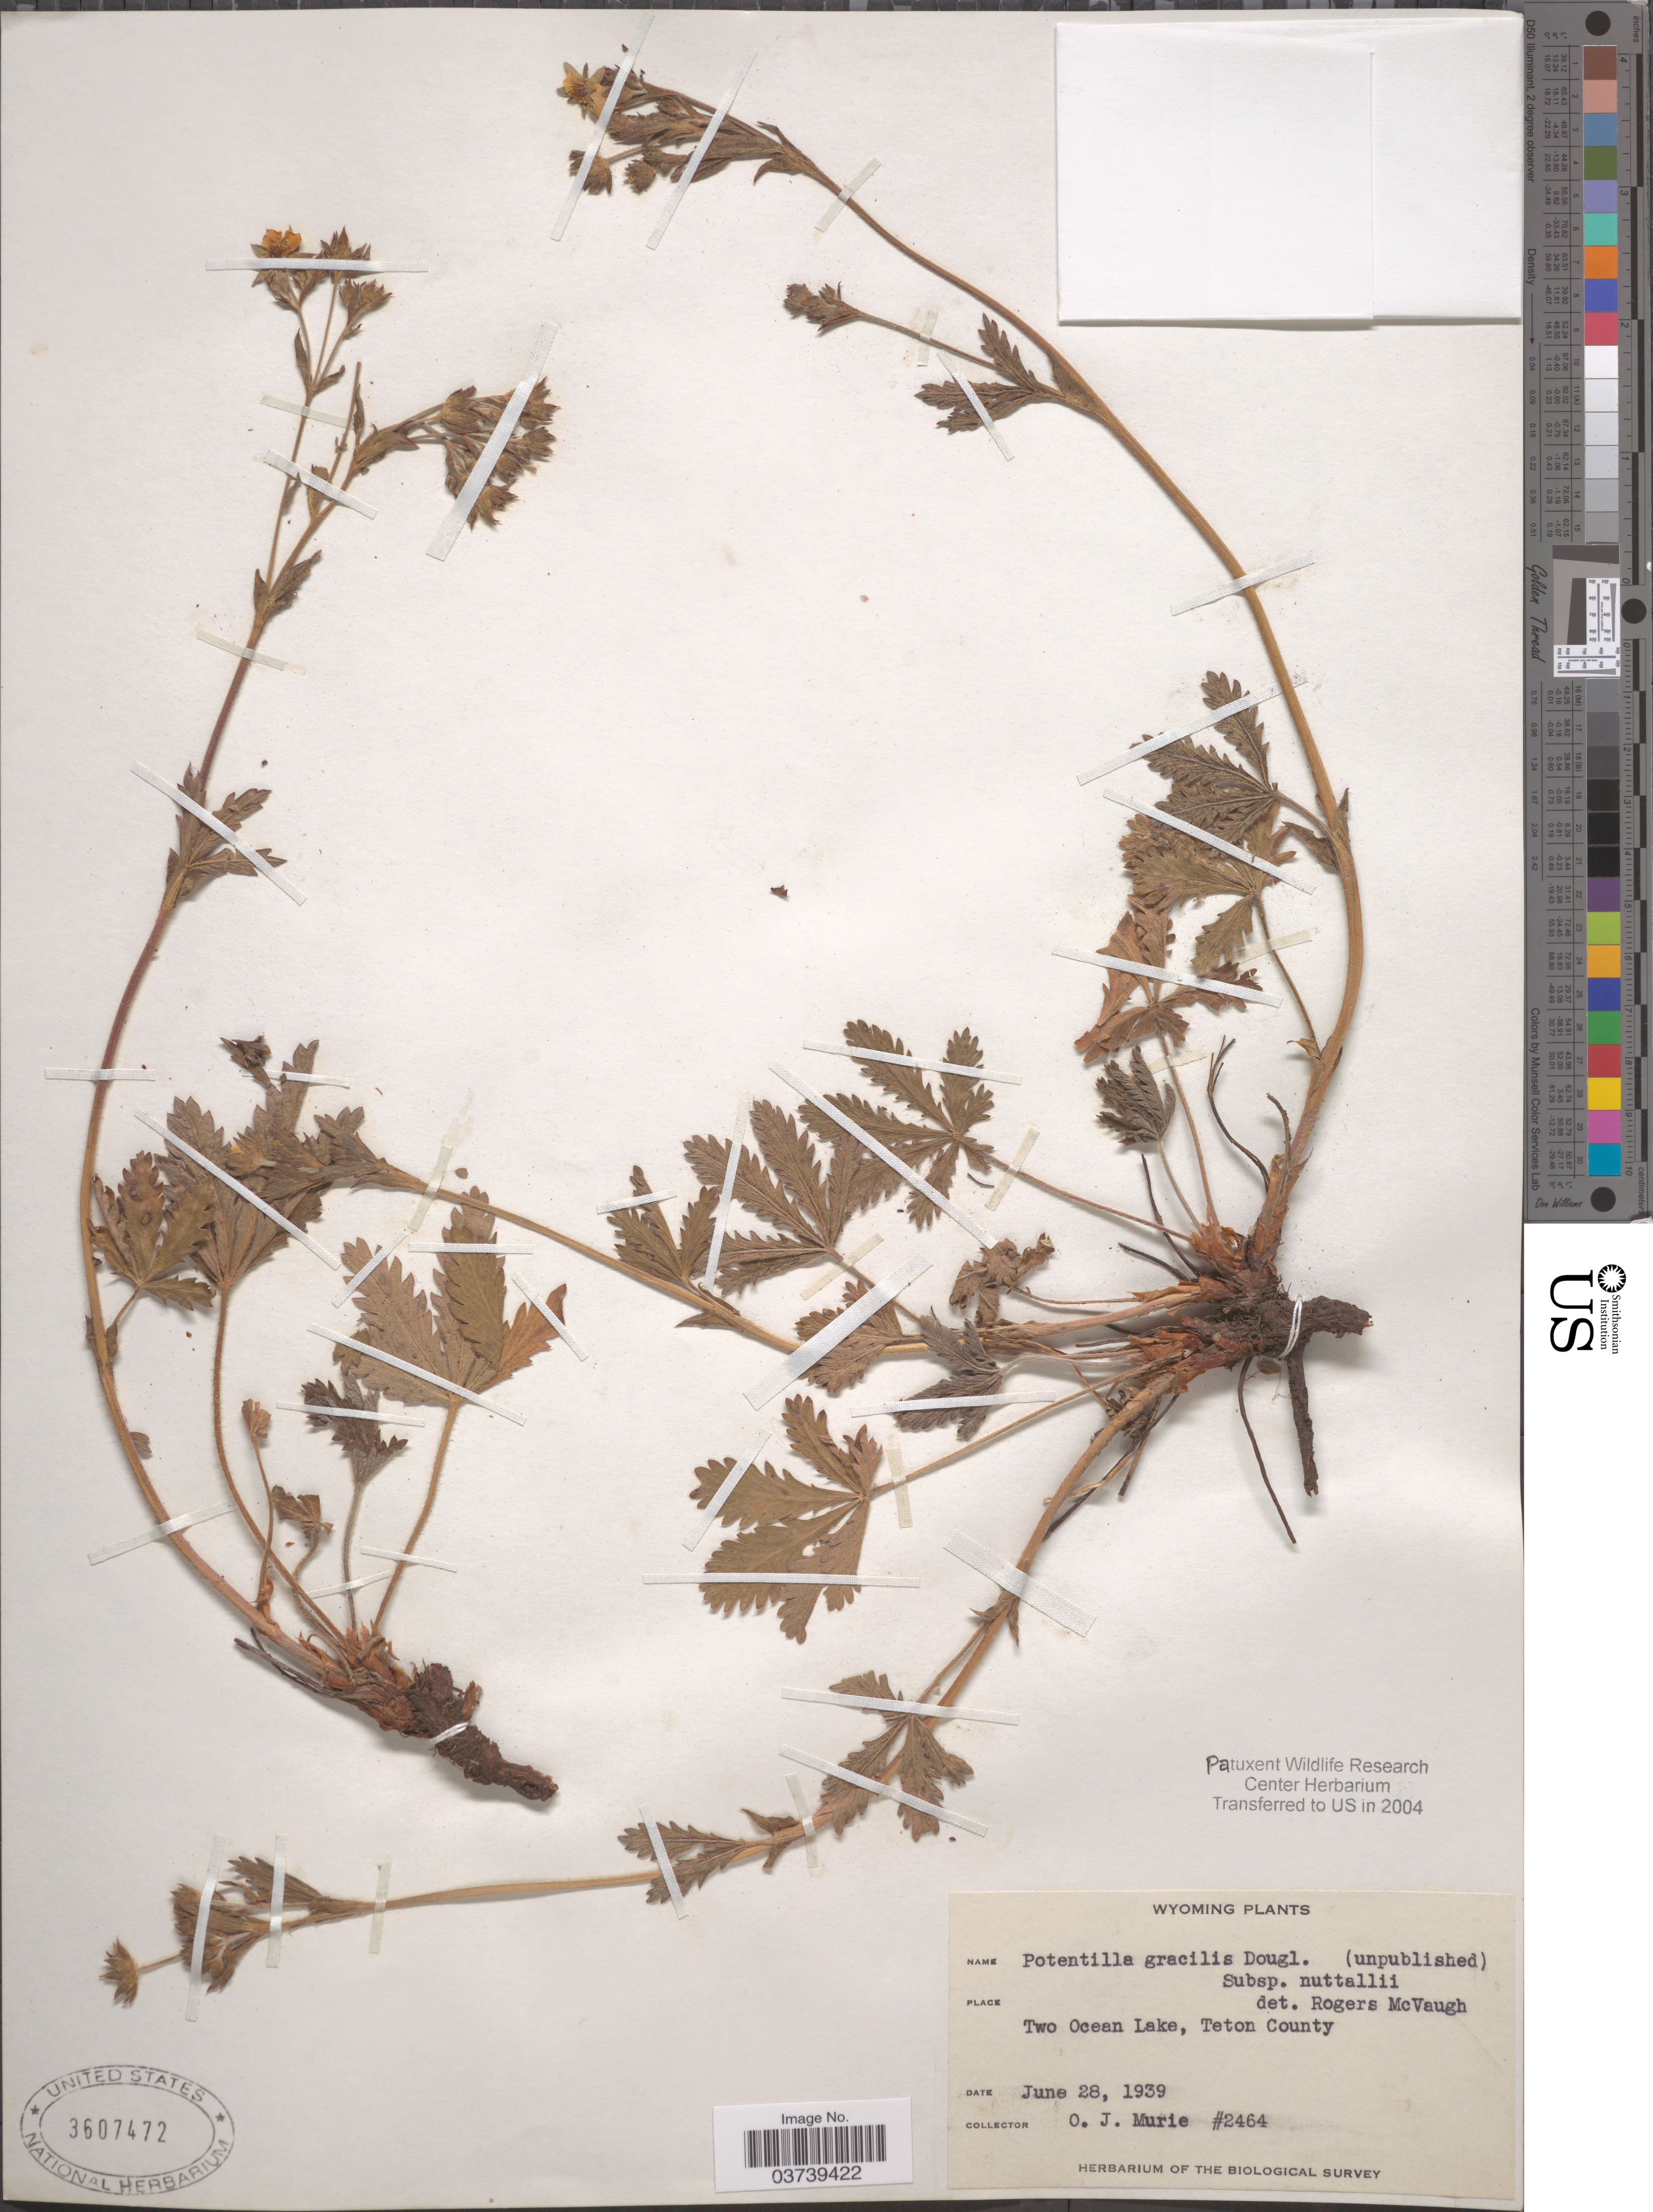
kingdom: Plantae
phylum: Tracheophyta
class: Magnoliopsida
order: Rosales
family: Rosaceae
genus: Potentilla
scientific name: Potentilla gracilis var. fastigiata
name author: (Nutt.) S. Watson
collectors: O. Murie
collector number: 2464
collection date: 1939-06-28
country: United States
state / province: Wyoming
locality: Two Ocean Lake, Teton County.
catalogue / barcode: US 3607472